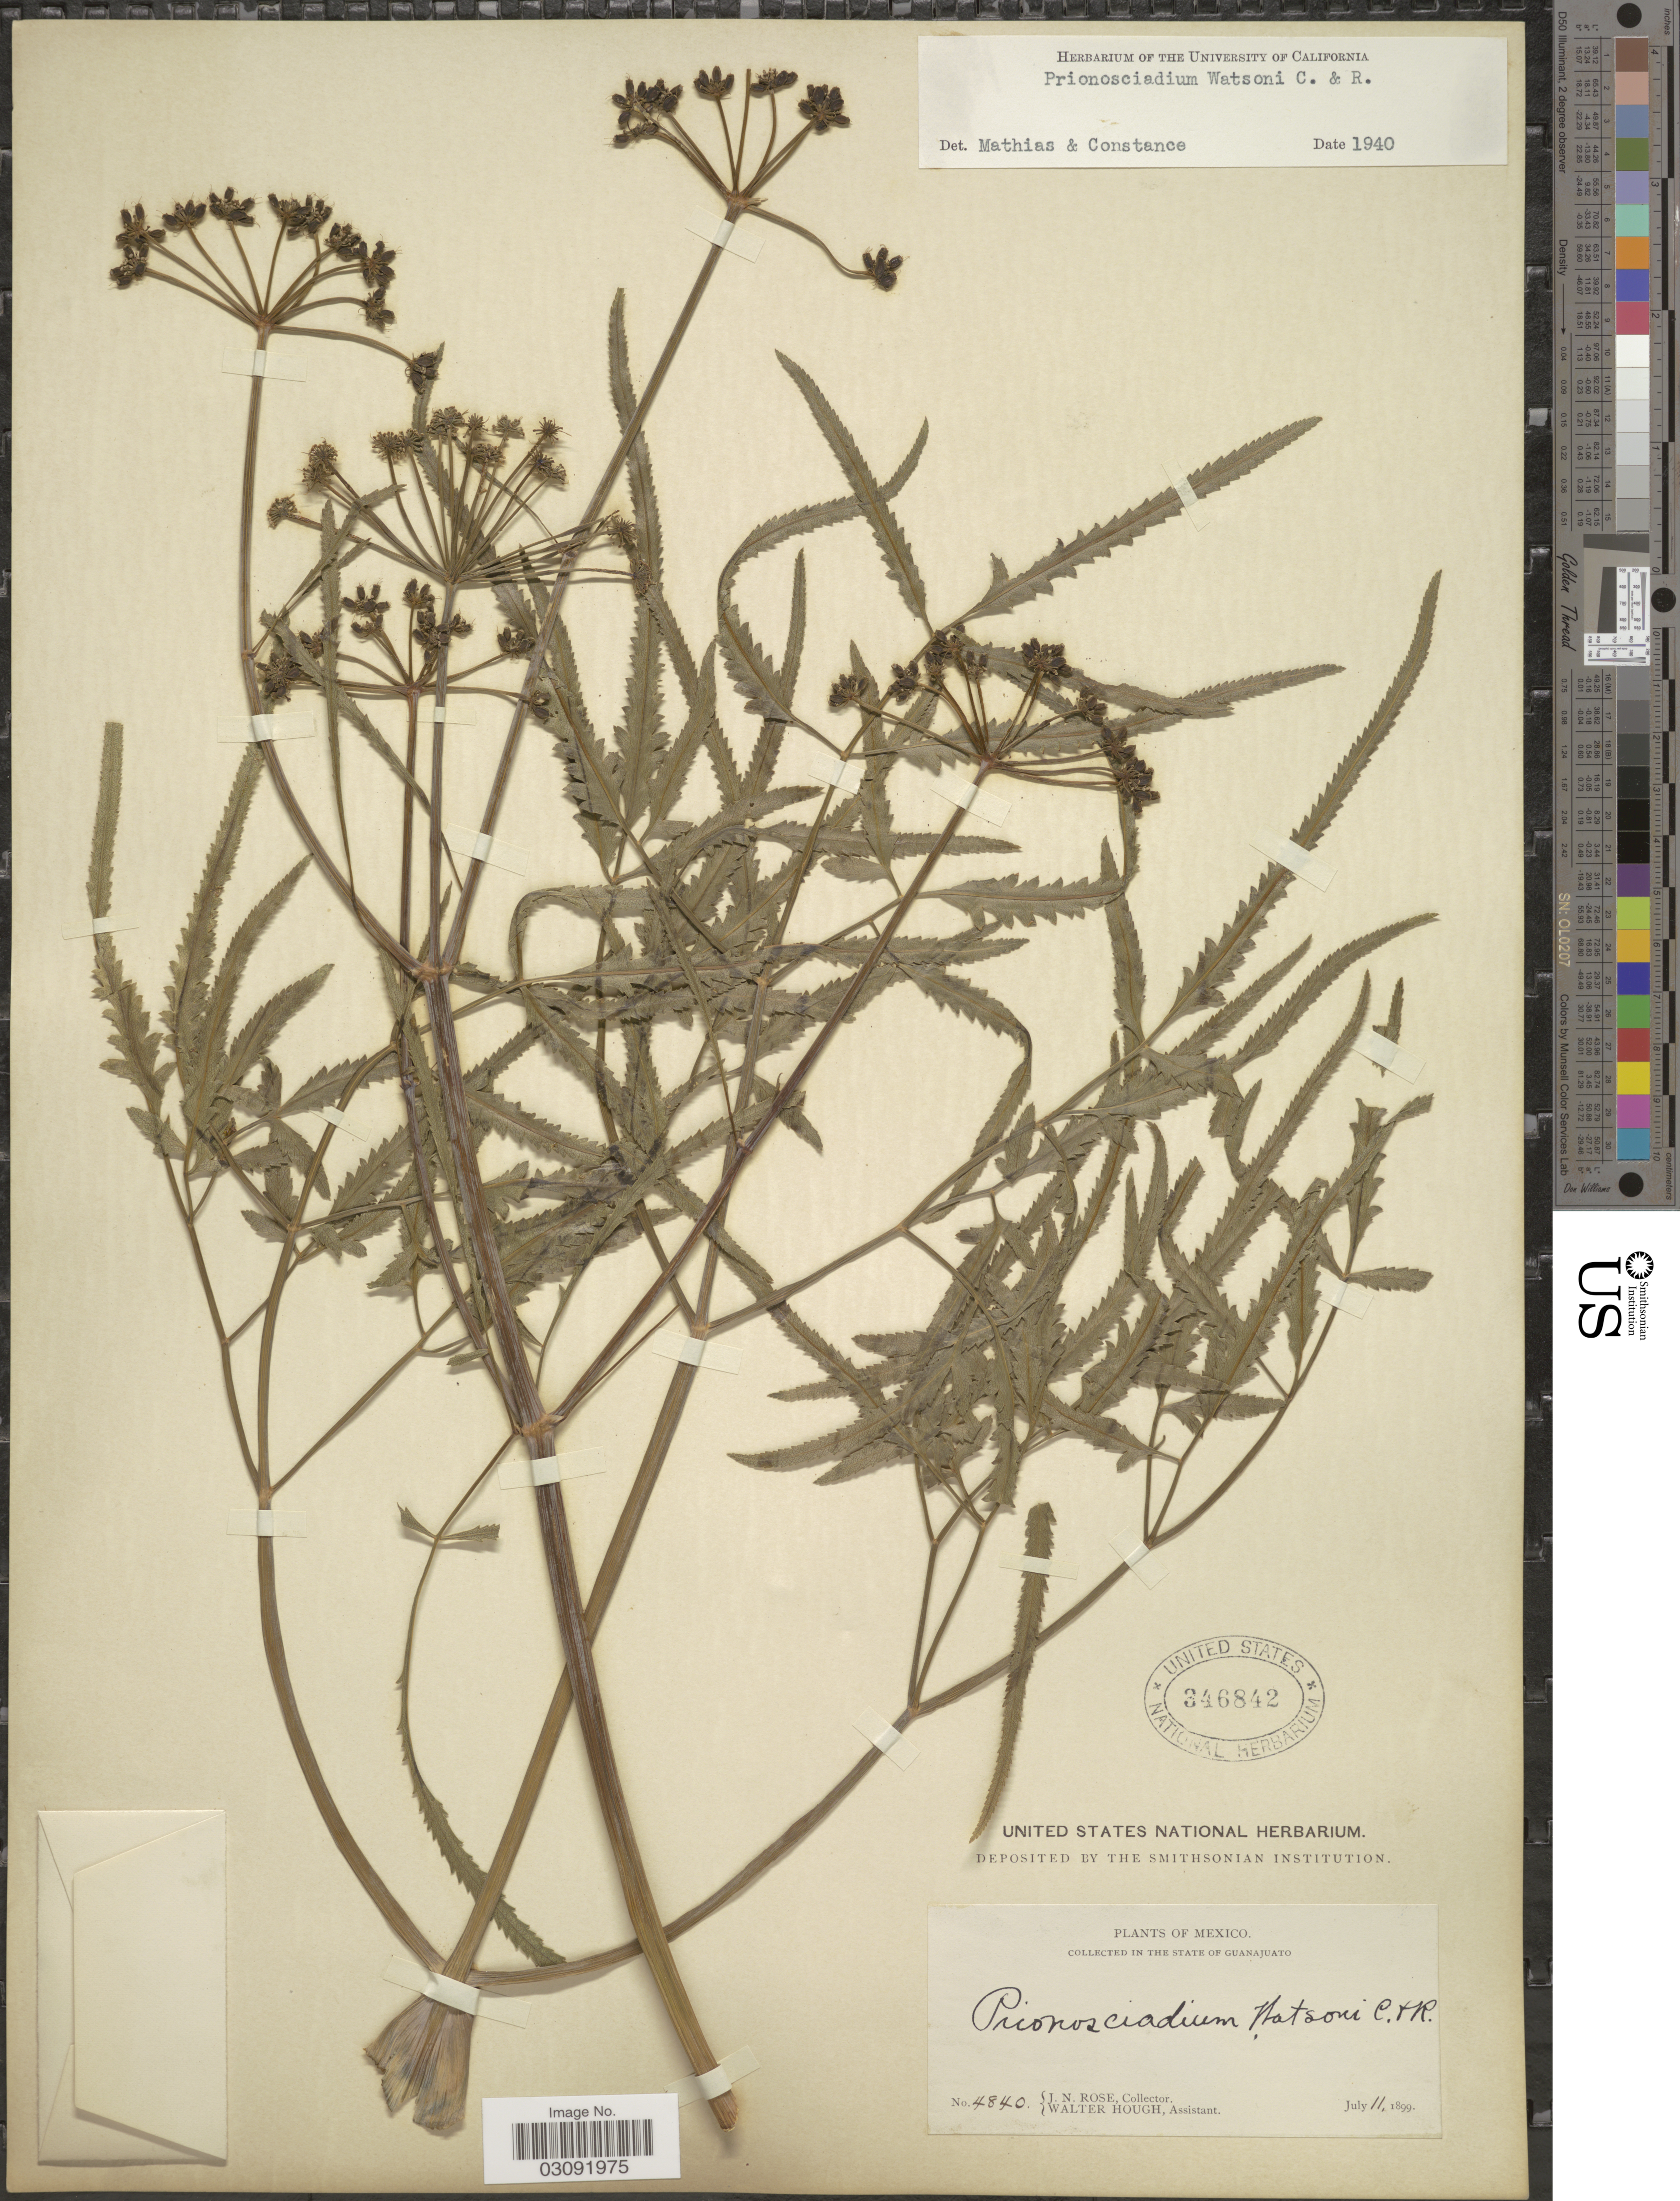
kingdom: Plantae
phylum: Tracheophyta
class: Magnoliopsida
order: Apiales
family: Apiaceae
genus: Prionosciadium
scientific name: Prionosciadium watsonii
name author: J.M. Coult. & Rose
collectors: J. N. Rose & W. Hough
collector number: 4840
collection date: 1899-07-11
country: Mexico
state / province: Guanajuato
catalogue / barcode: US 346842